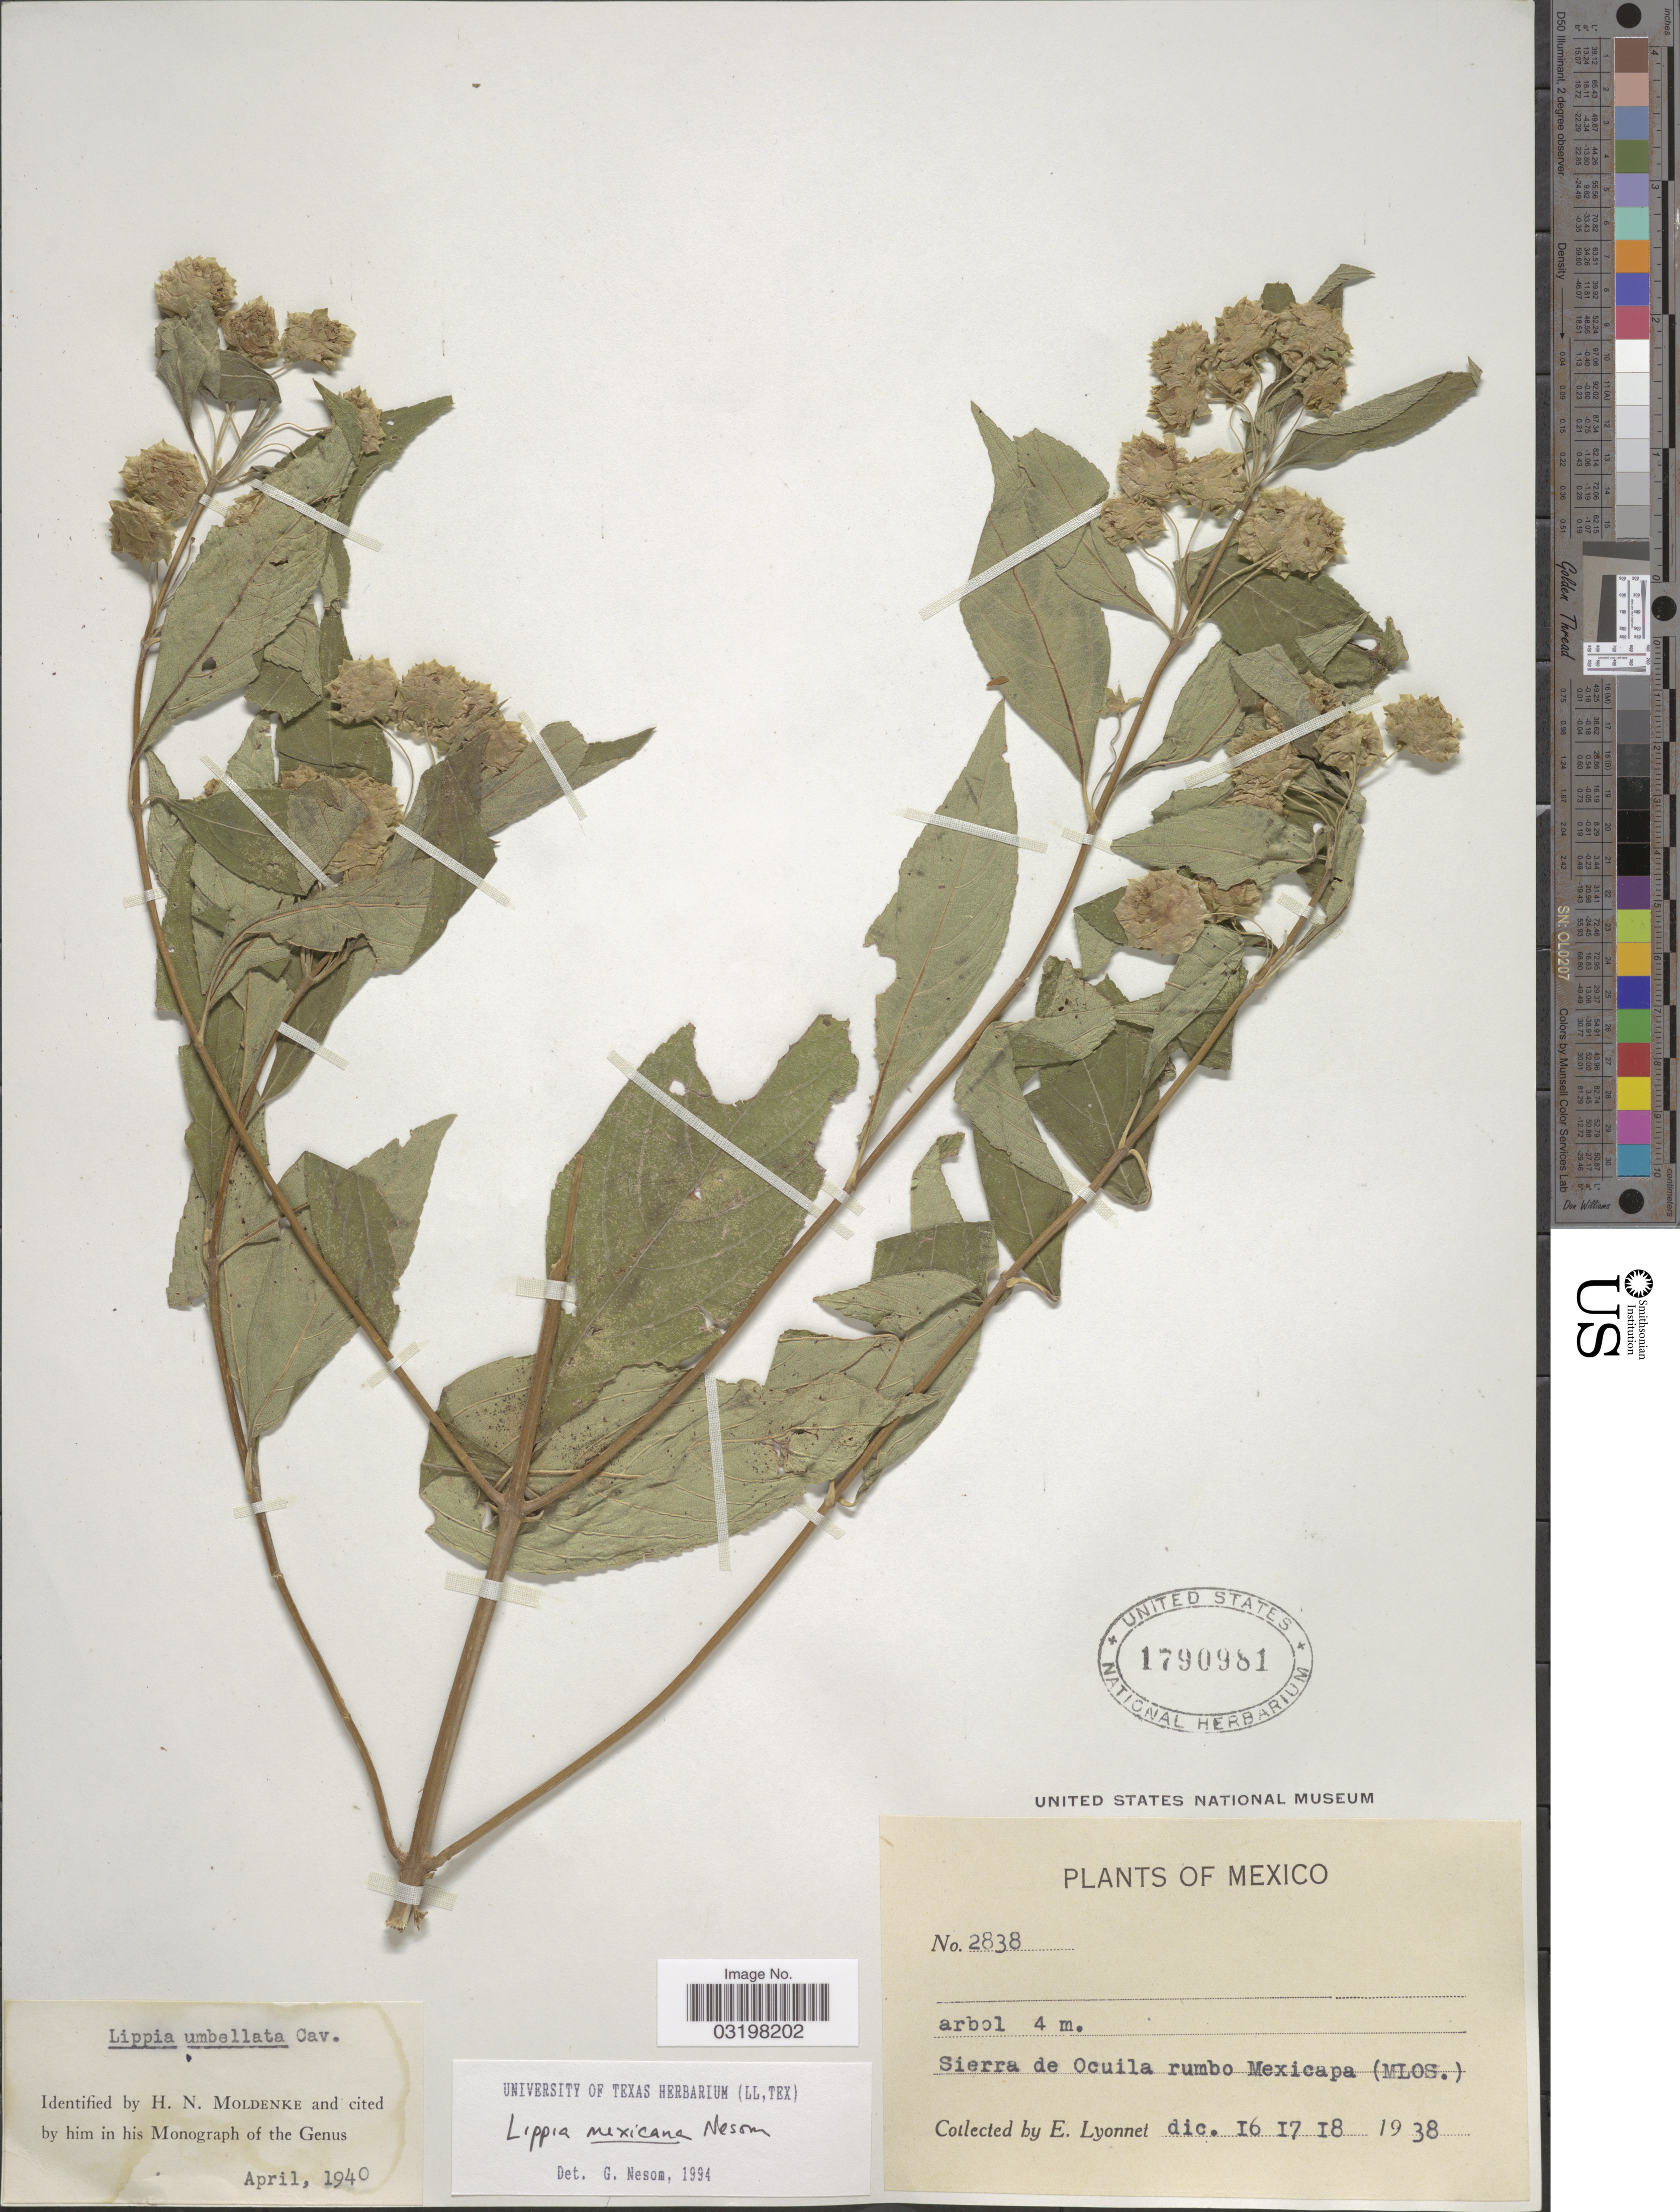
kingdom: Plantae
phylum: Tracheophyta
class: Magnoliopsida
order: Lamiales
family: Verbenaceae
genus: Lippia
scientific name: Lippia mexicana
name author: G.L. Nesom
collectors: E. Lyonnet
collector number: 2838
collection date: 1938-12-16/1938-12-18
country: Mexico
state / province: Morelos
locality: Sierra de Ocuila rumbo Mexicapa.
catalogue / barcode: US 1790981